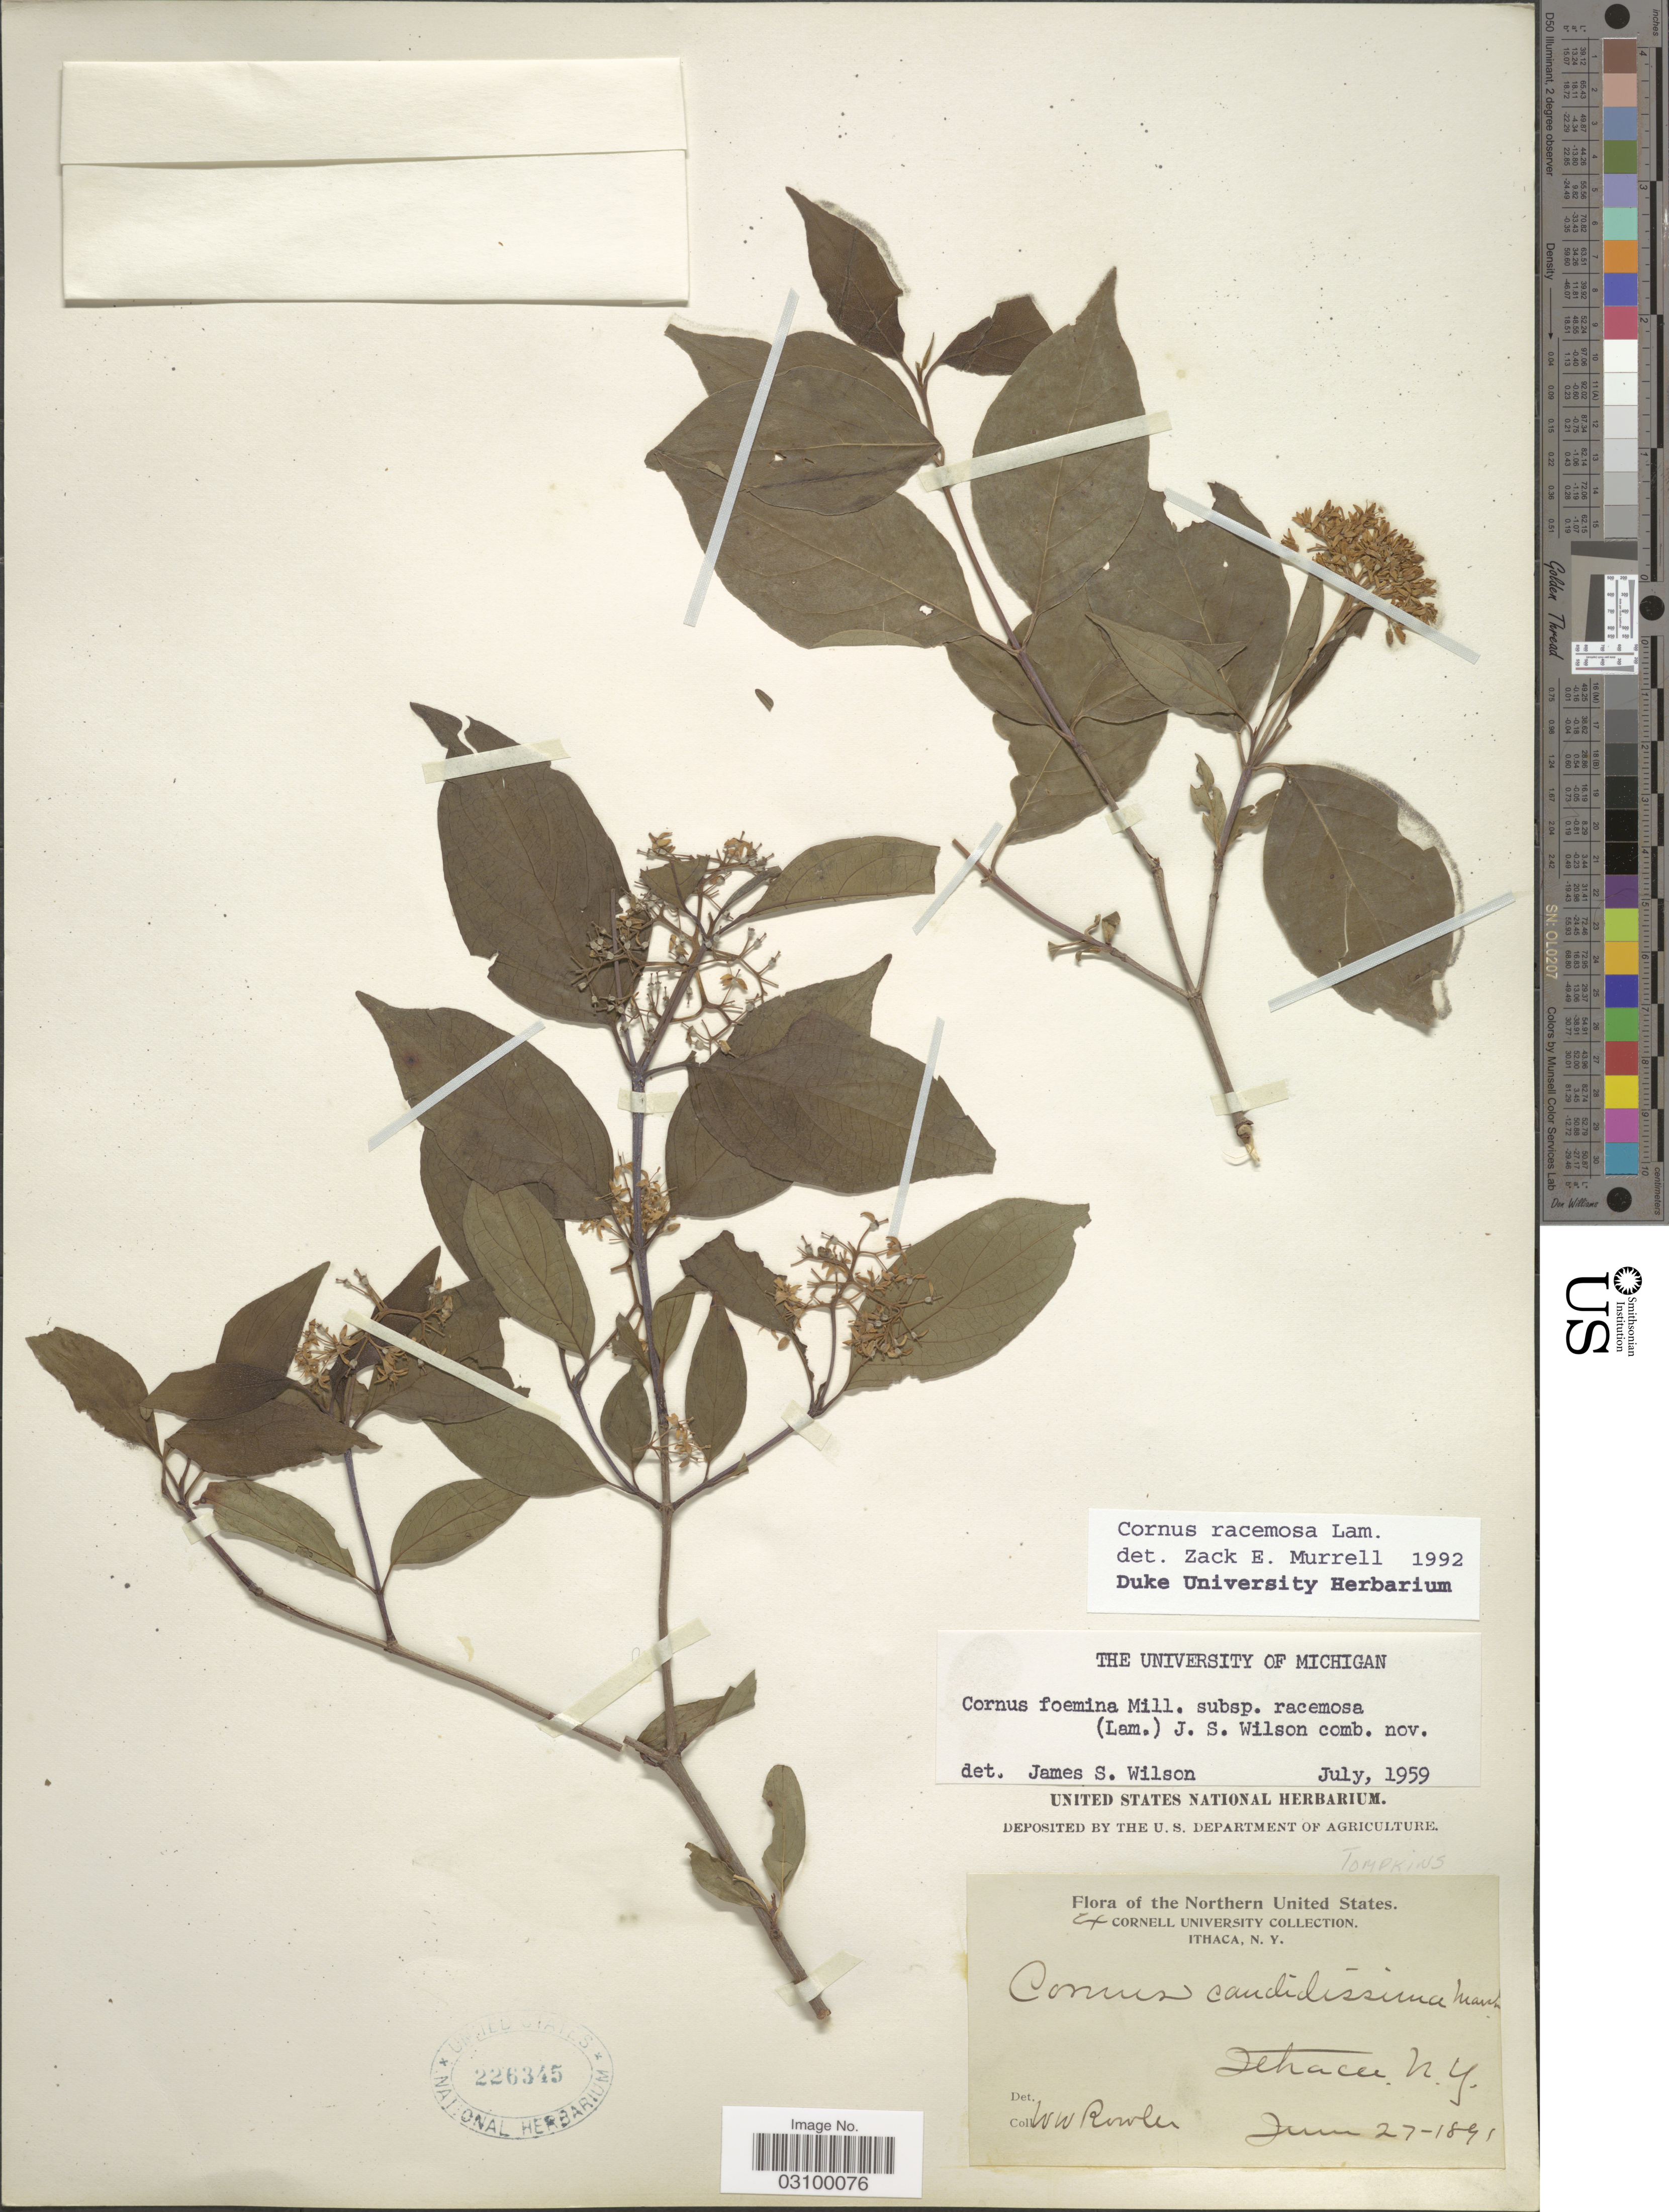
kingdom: Plantae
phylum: Tracheophyta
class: Magnoliopsida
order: Cornales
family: Cornaceae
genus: Cornus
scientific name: Cornus racemosa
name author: Lam.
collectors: W. W. Rowlee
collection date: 1891-06-27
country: United States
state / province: New York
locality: Tompkins. Ithaca, N. Y. Northern United States.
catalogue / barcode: US 226345